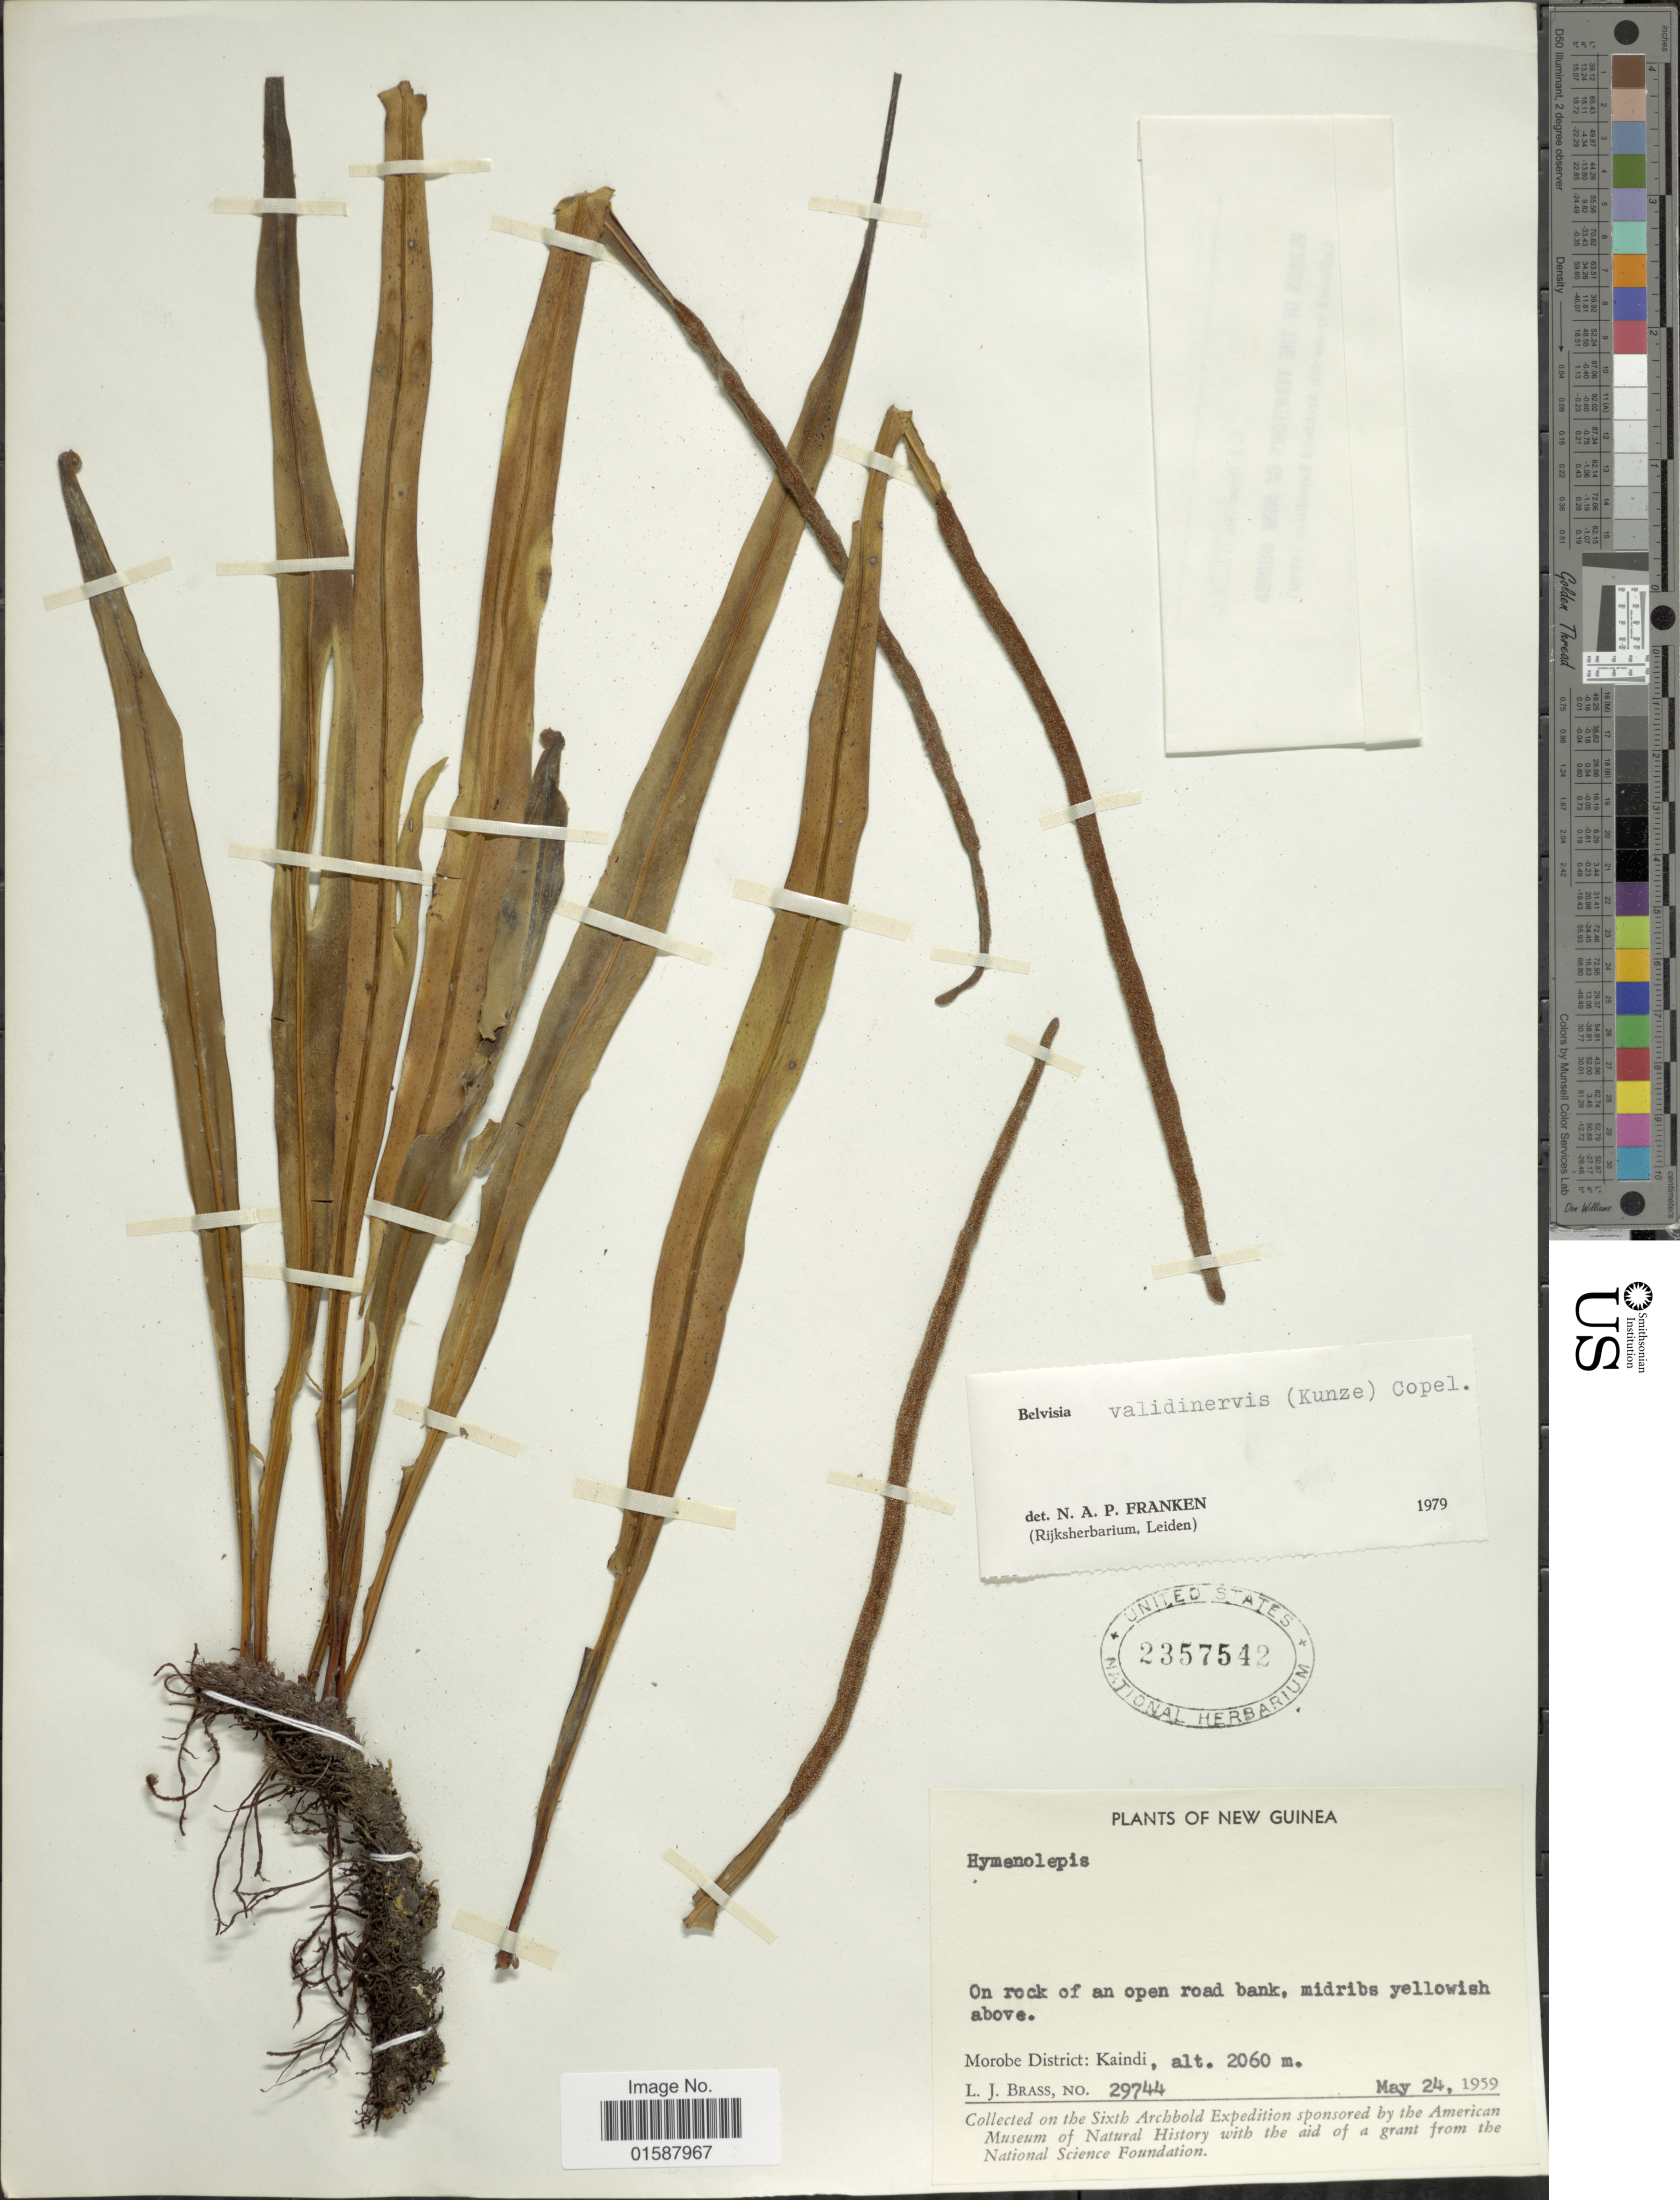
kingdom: Plantae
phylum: Tracheophyta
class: Polypodiopsida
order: Polypodiales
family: Polypodiaceae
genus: Lepisorus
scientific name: Lepisorus validinervis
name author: (Kunze) Li S. Wang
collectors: L. J. Brass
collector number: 29744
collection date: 1959-05-24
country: Papua New Guinea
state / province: Morobe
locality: New Guinea. Kaindi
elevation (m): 2060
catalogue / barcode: US 2357542